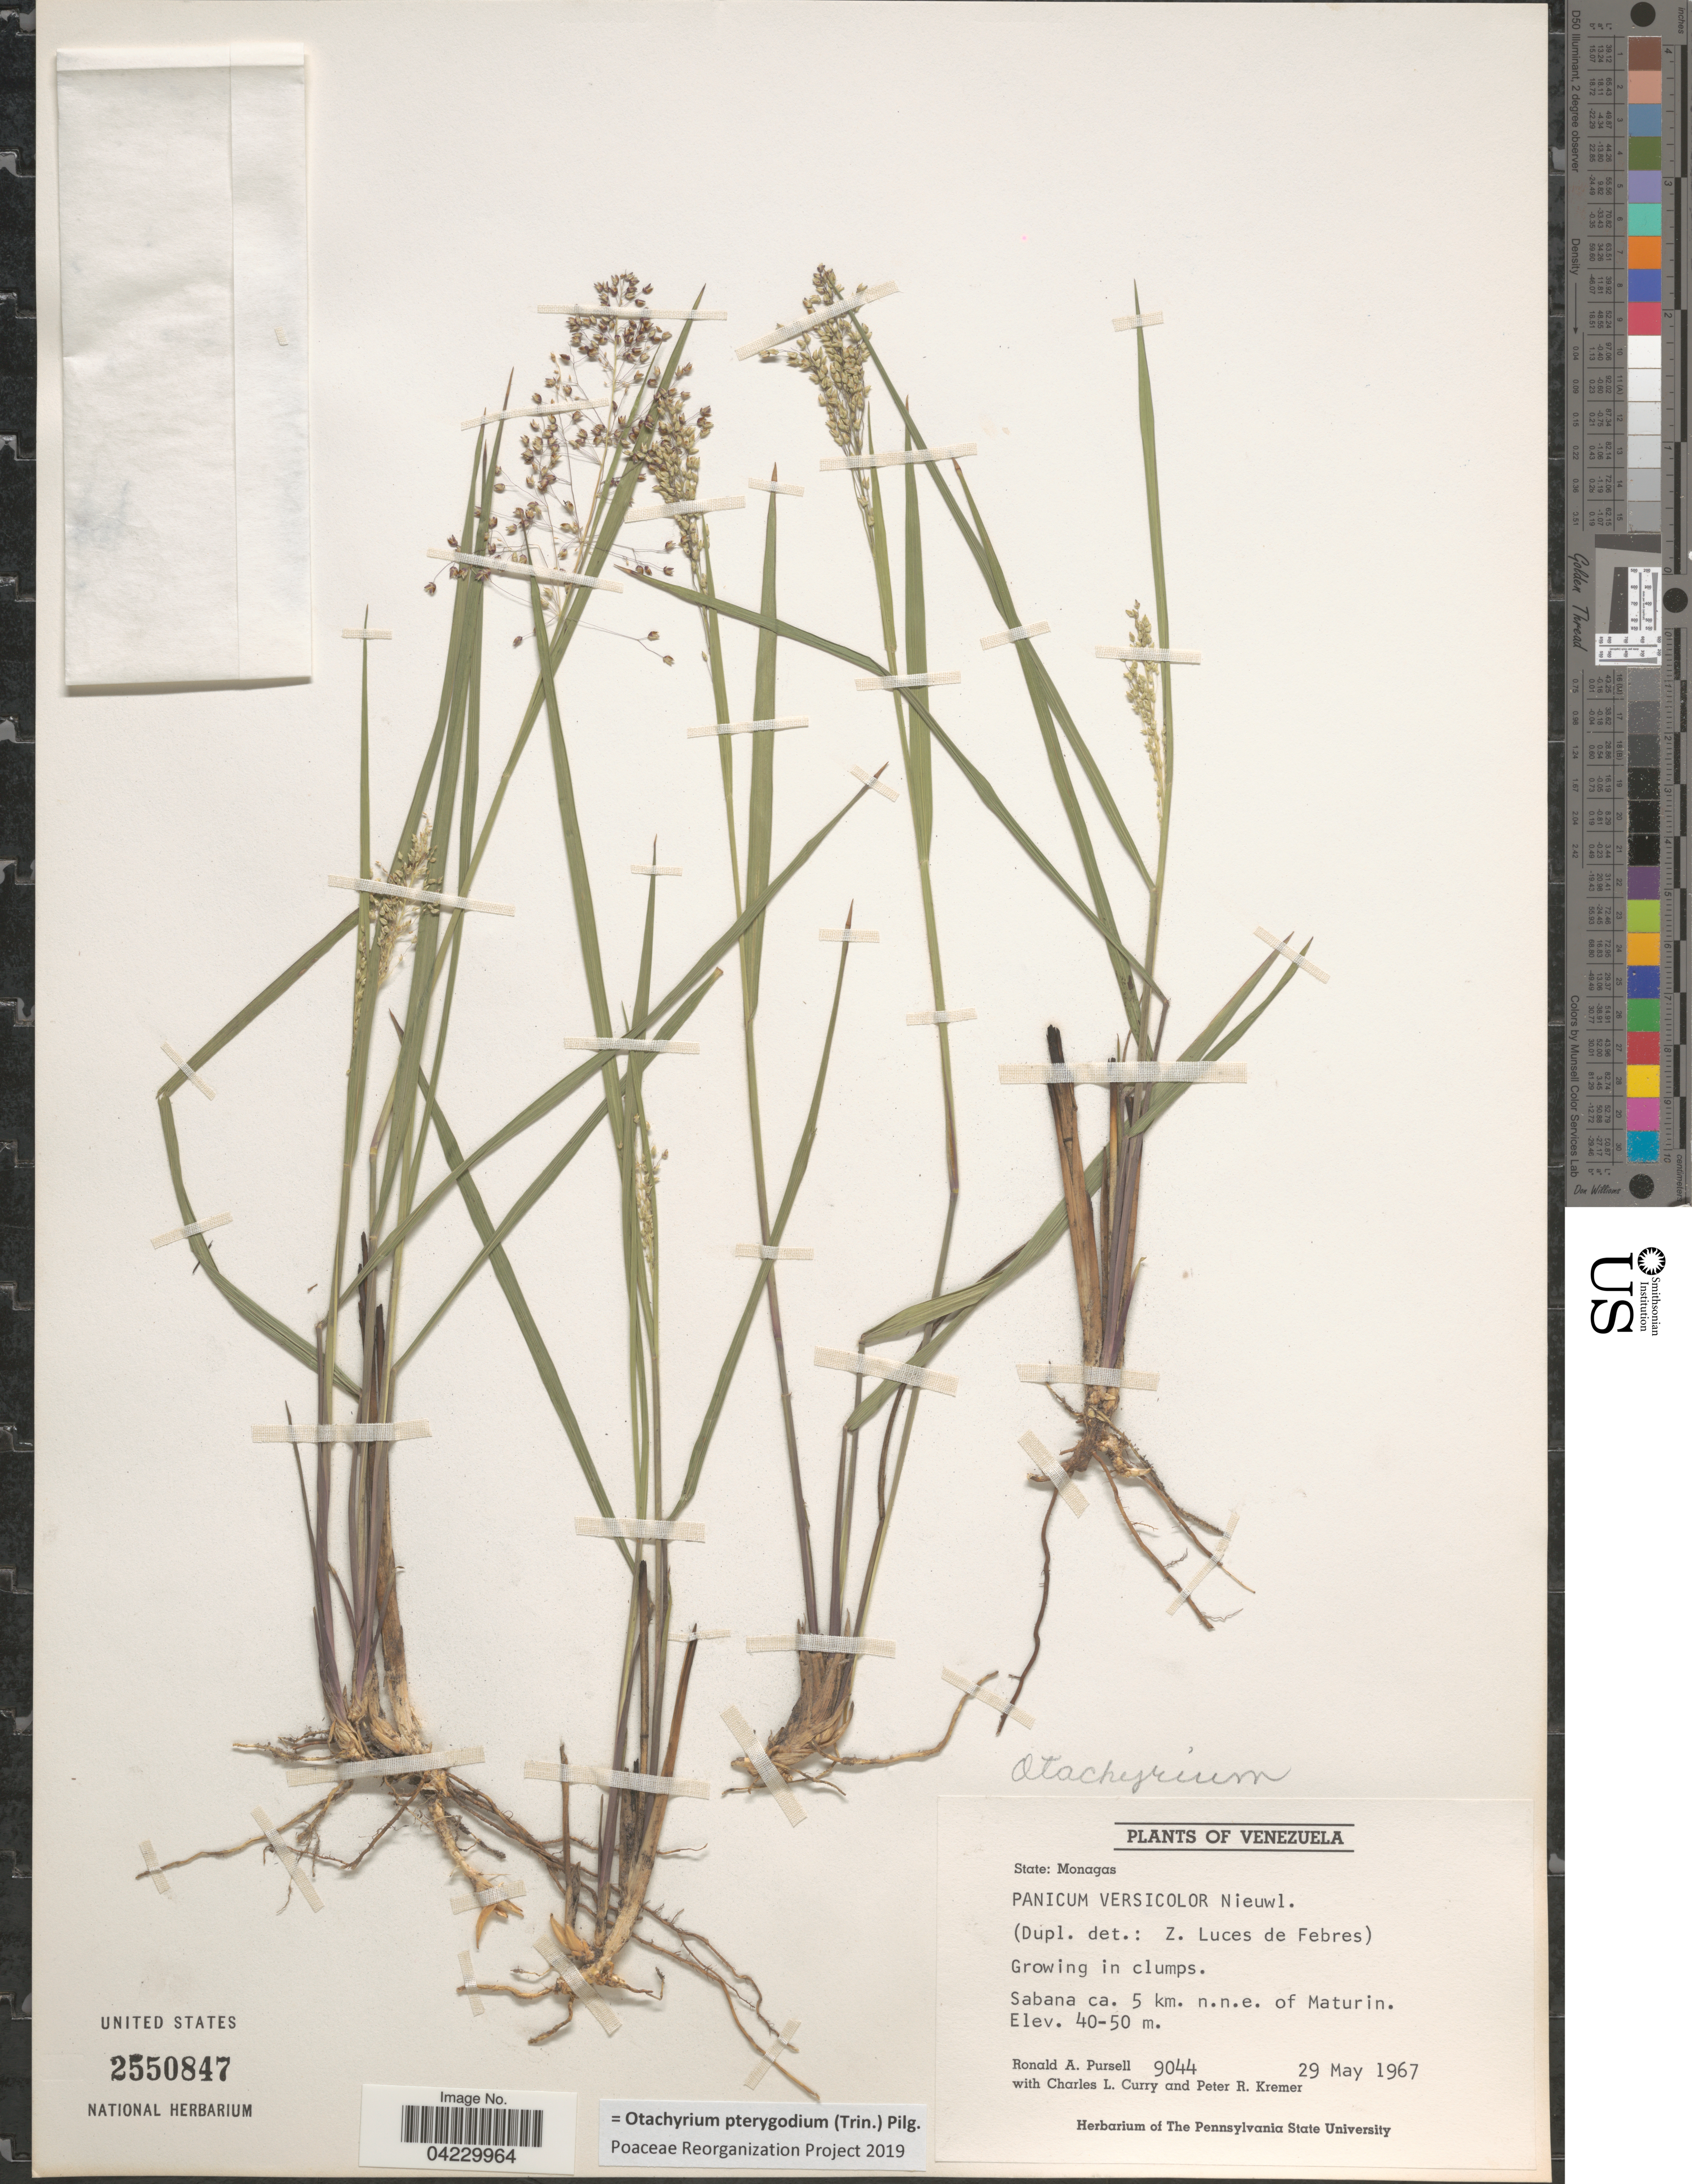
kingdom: Plantae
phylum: Tracheophyta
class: Liliopsida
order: Poales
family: Poaceae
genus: Otachyrium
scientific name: Otachyrium pterygodium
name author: (Trin.) Pilg.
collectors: R. A. Pursell, C. L. Curry & P. Kremer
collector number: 9044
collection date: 1967-05-29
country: Venezuela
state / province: Monagas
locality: Growing in clumps. Sabana ca. 5 km. n.n.e. of Maturin.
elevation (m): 40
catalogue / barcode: US 2550847